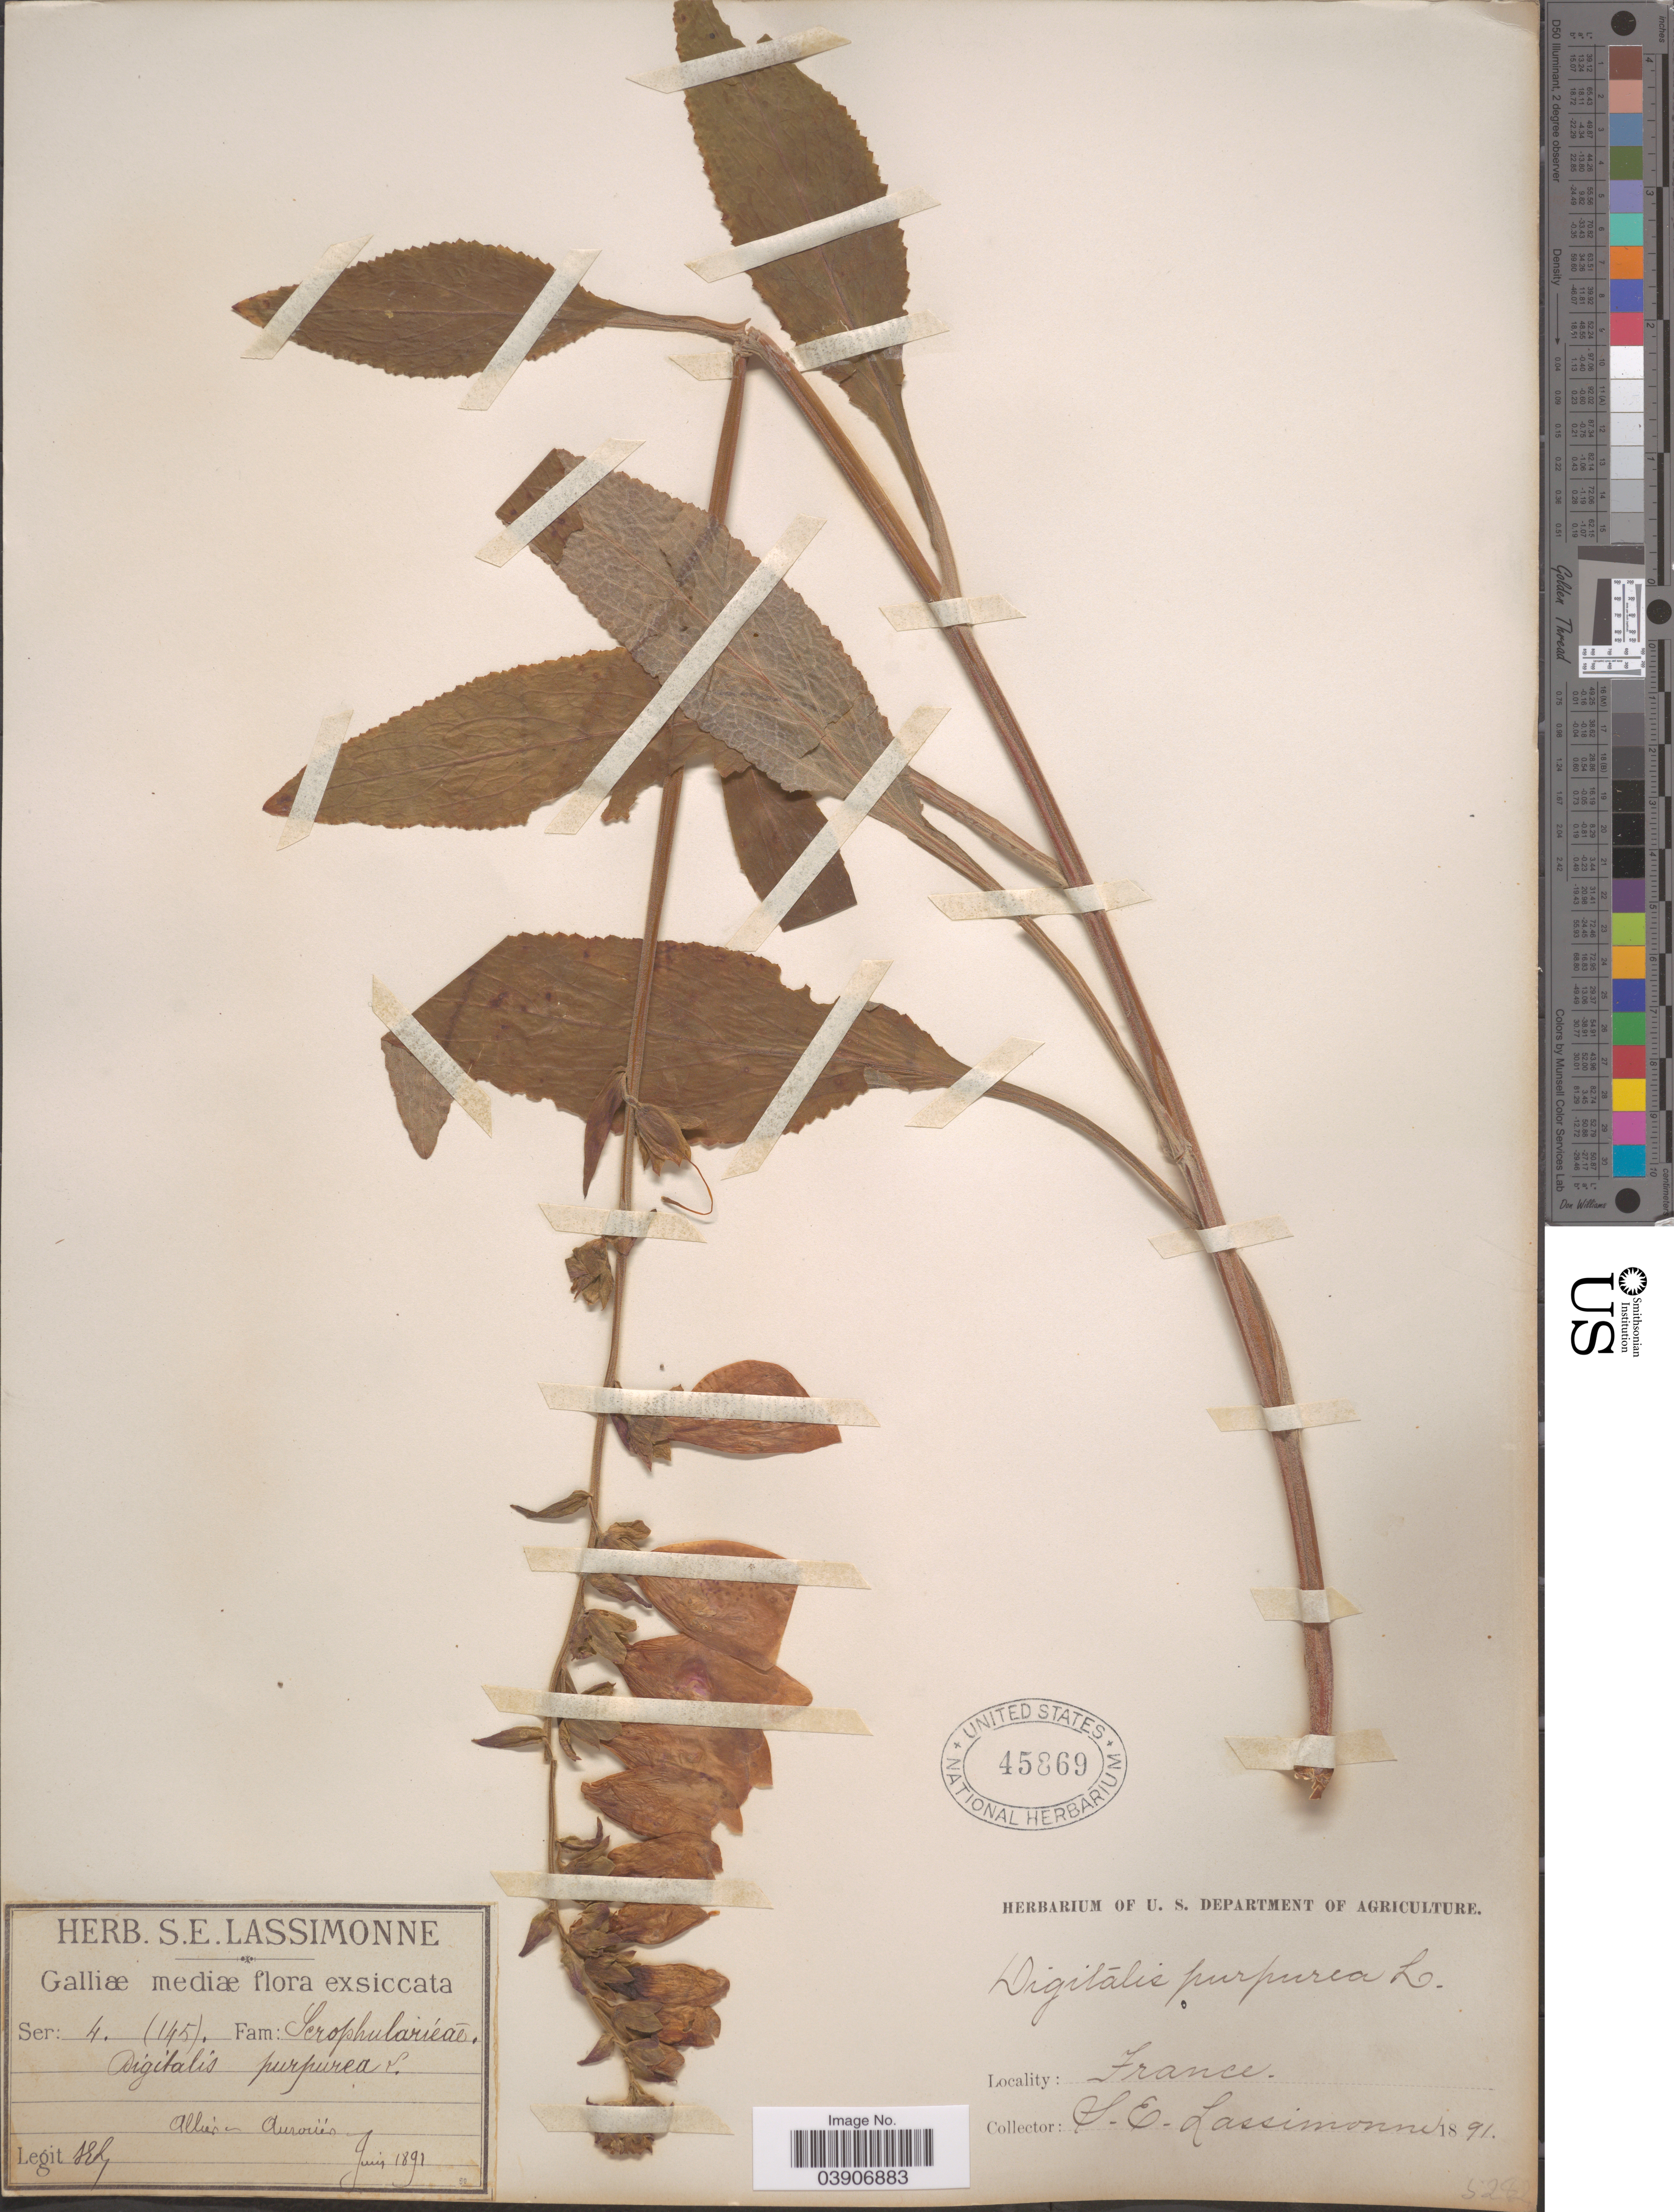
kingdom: Plantae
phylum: Tracheophyta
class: Magnoliopsida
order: Lamiales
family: Plantaginaceae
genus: Digitalis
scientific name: Digitalis purpurea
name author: L.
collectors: S. Lassimonne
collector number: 145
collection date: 1891-06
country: France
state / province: Grand Est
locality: Galliae mediae. Allier-Aurouër.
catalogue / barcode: US 45869